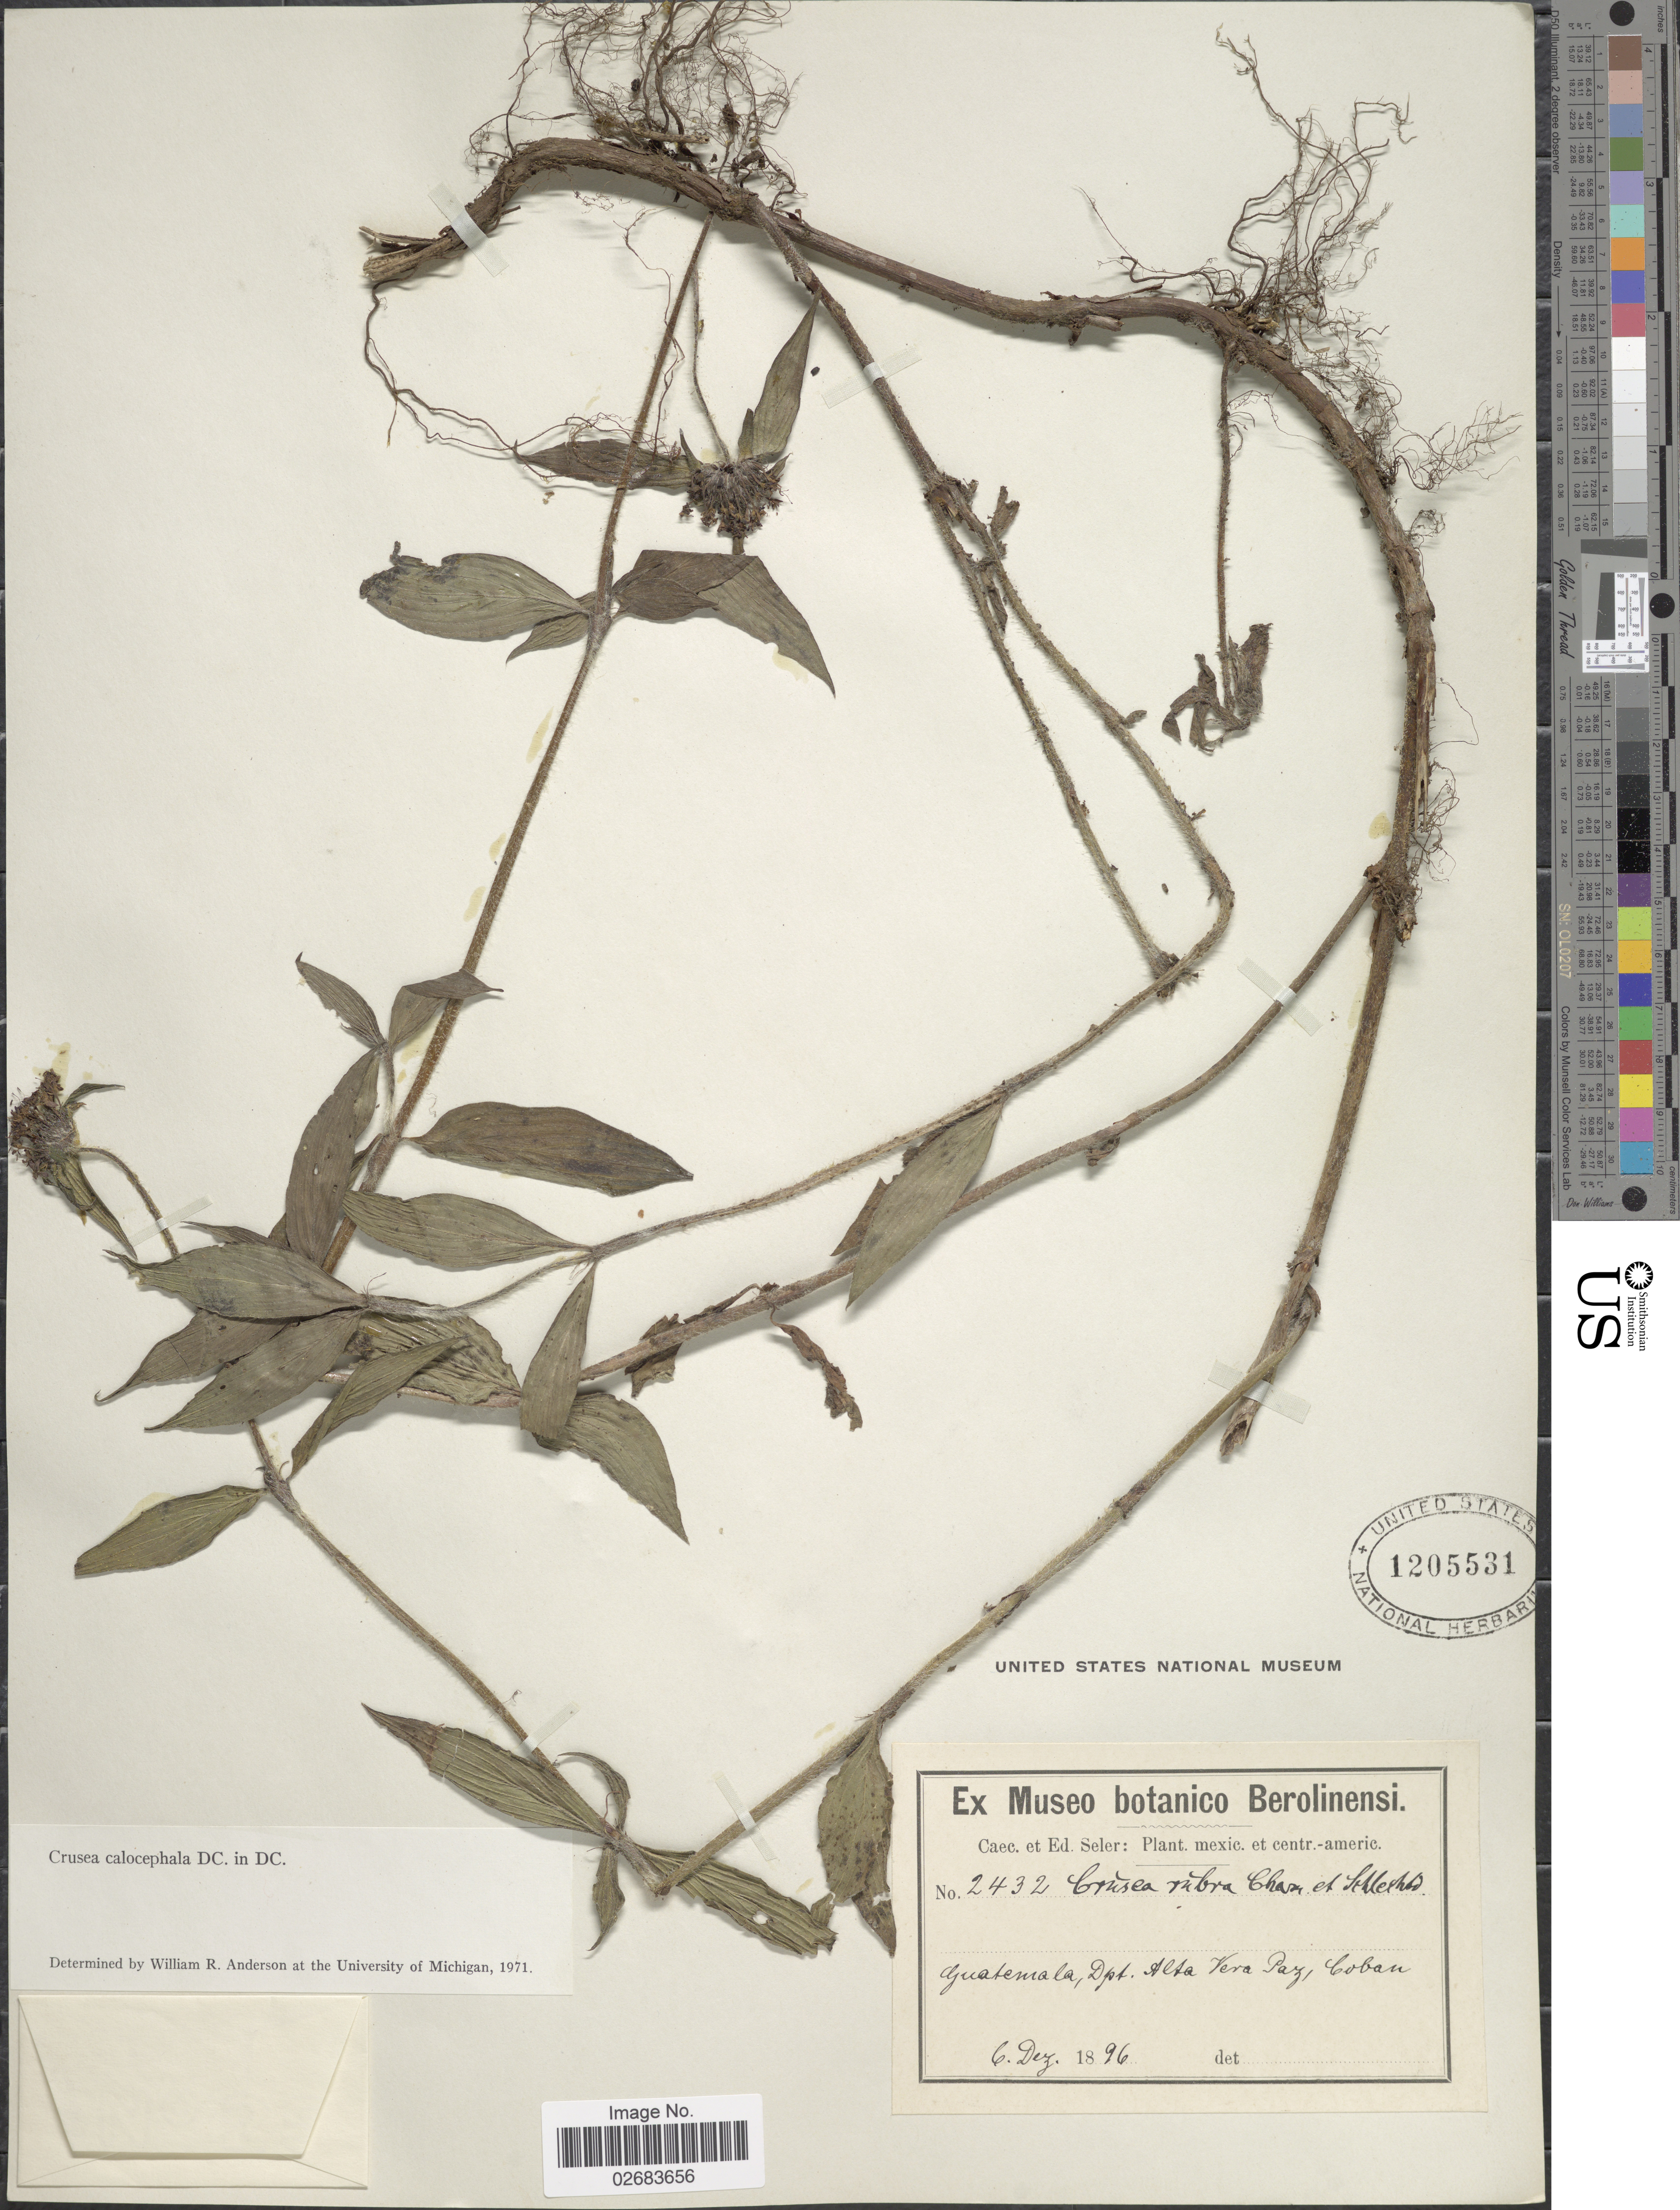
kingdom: Plantae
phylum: Tracheophyta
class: Magnoliopsida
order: Gentianales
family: Rubiaceae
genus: Crusea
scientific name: Crusea calocephala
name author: DC.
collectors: ex Caec. et Ed Seler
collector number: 2432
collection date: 1896-12-06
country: Guatemala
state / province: Alta Verapaz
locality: Coban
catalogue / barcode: US 1205531